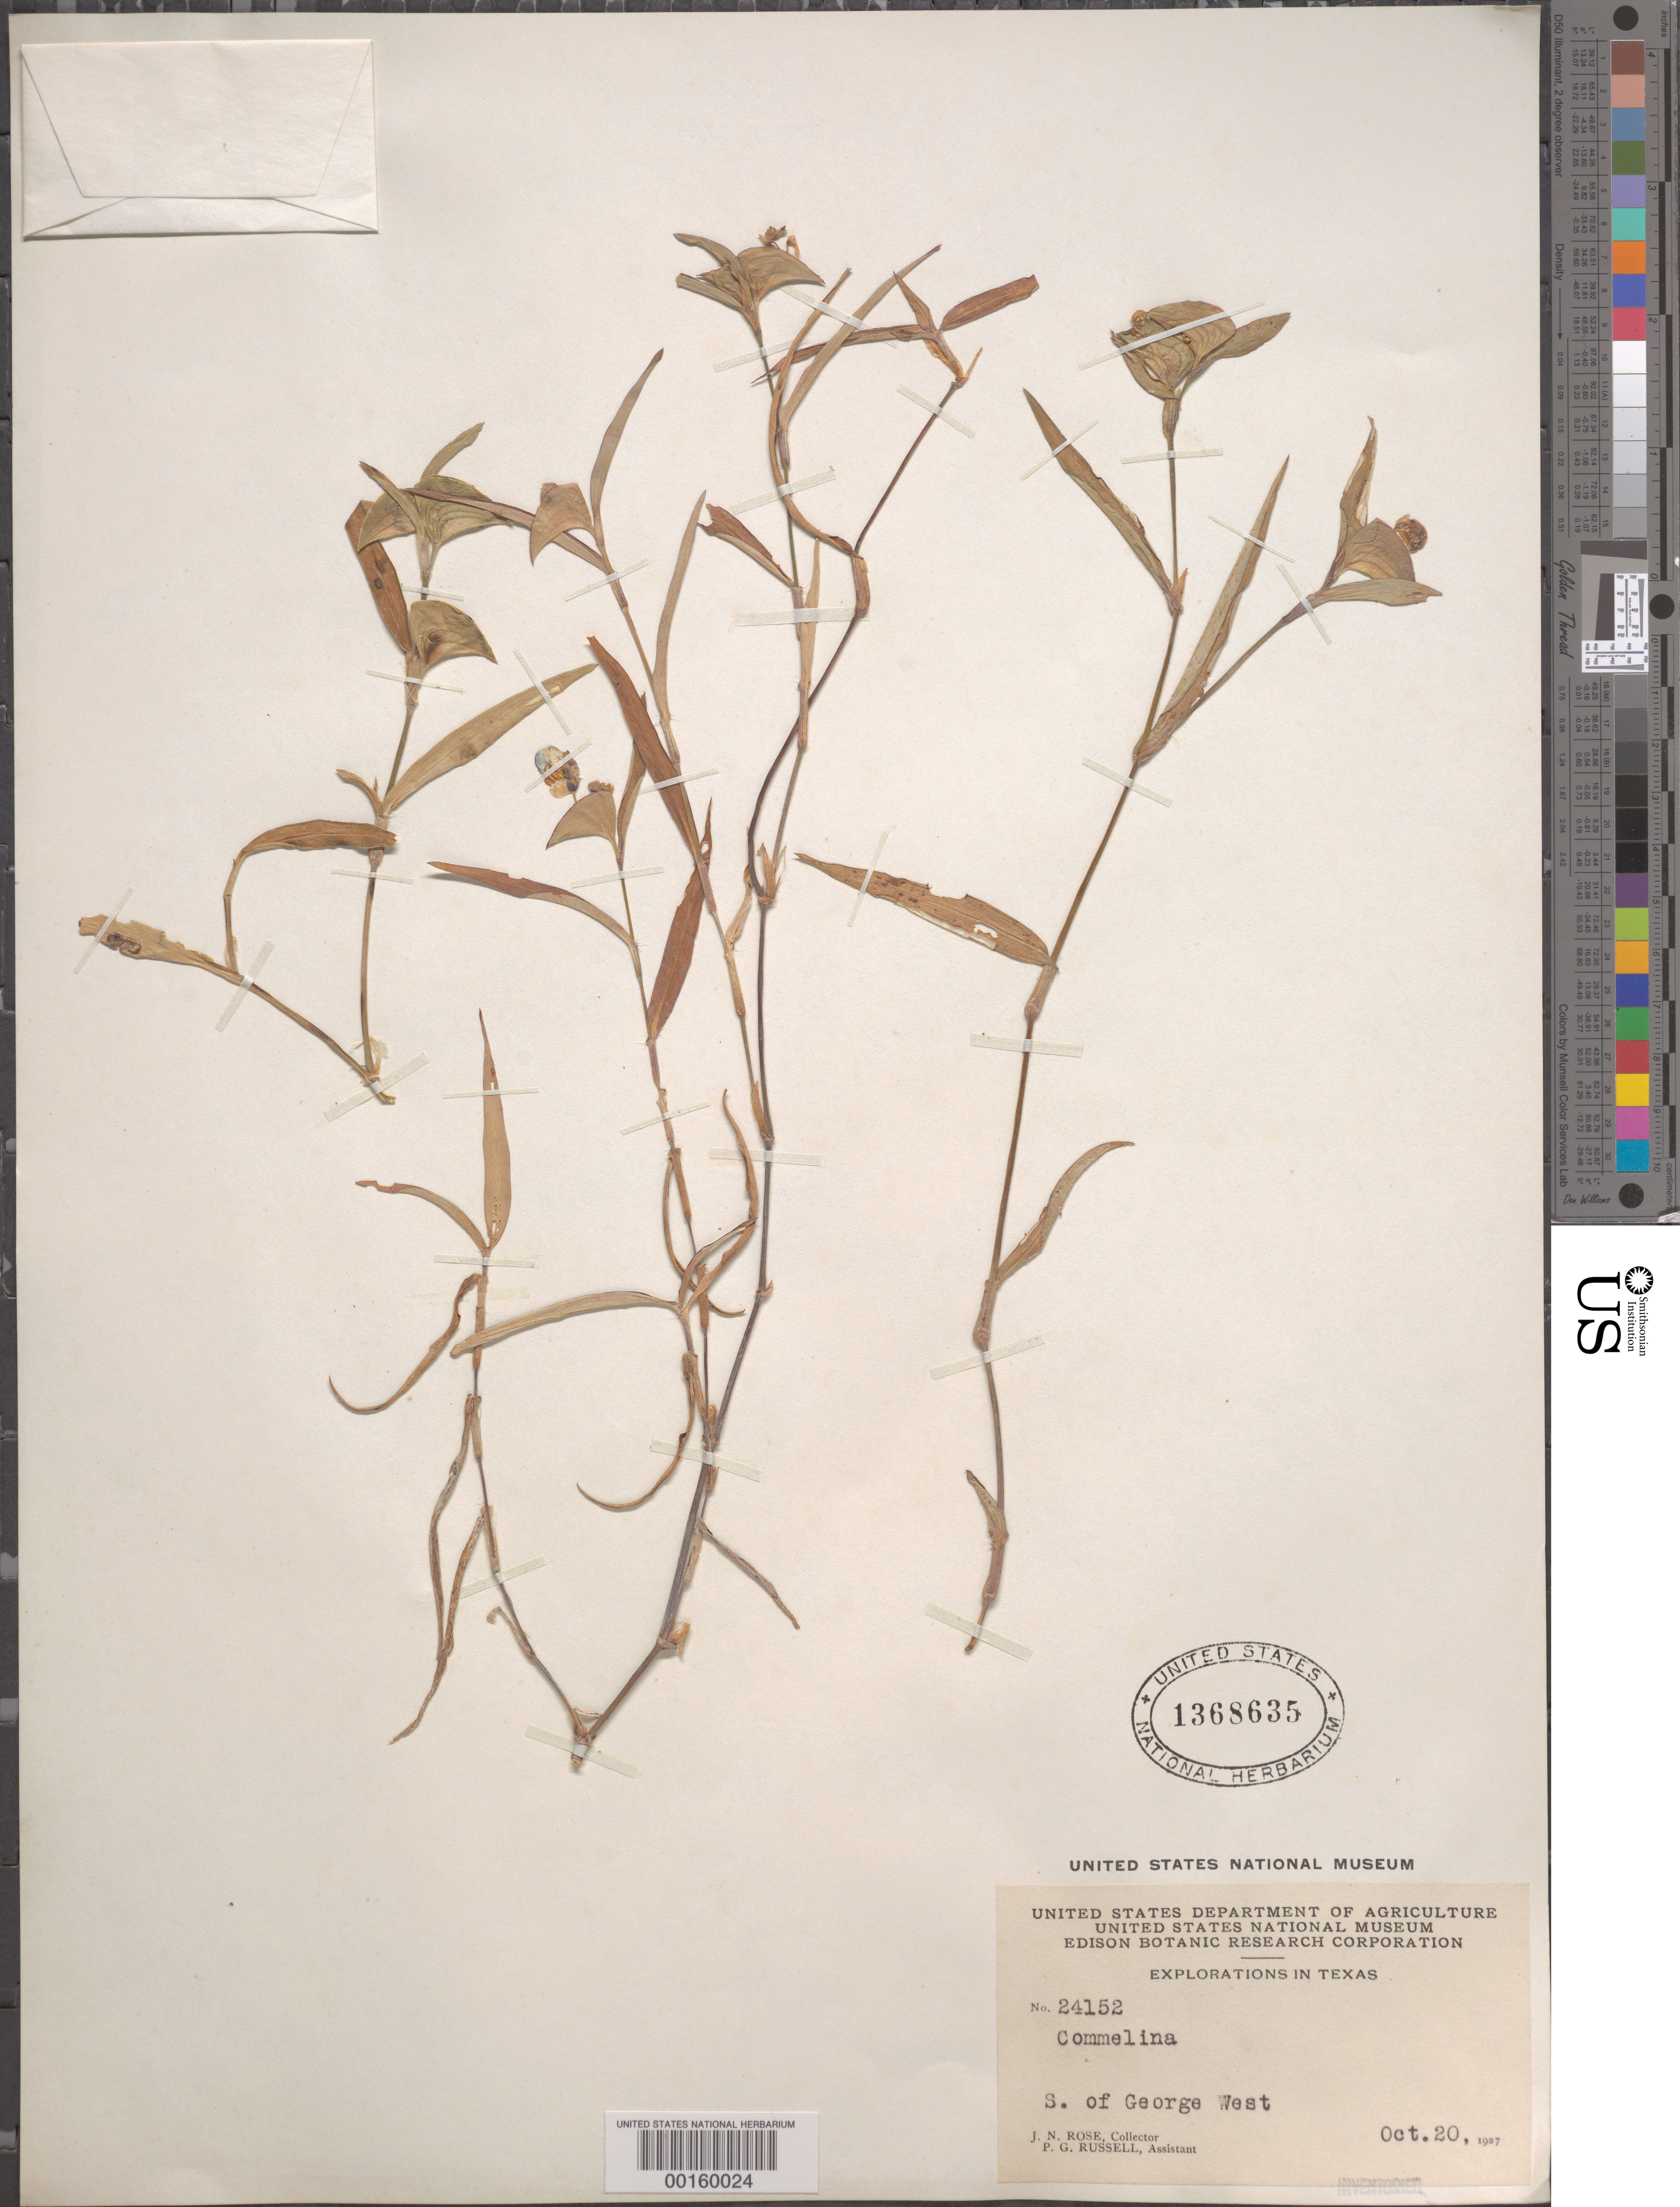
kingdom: Plantae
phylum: Tracheophyta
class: Liliopsida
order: Commelinales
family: Commelinaceae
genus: Commelina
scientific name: Commelina erecta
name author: L.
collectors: J. N. Rose & P. G. Russell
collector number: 24152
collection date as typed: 20 Oct 1927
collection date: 1927-10-20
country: United States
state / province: Texas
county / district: Live Oak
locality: S of george west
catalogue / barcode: US 1368635